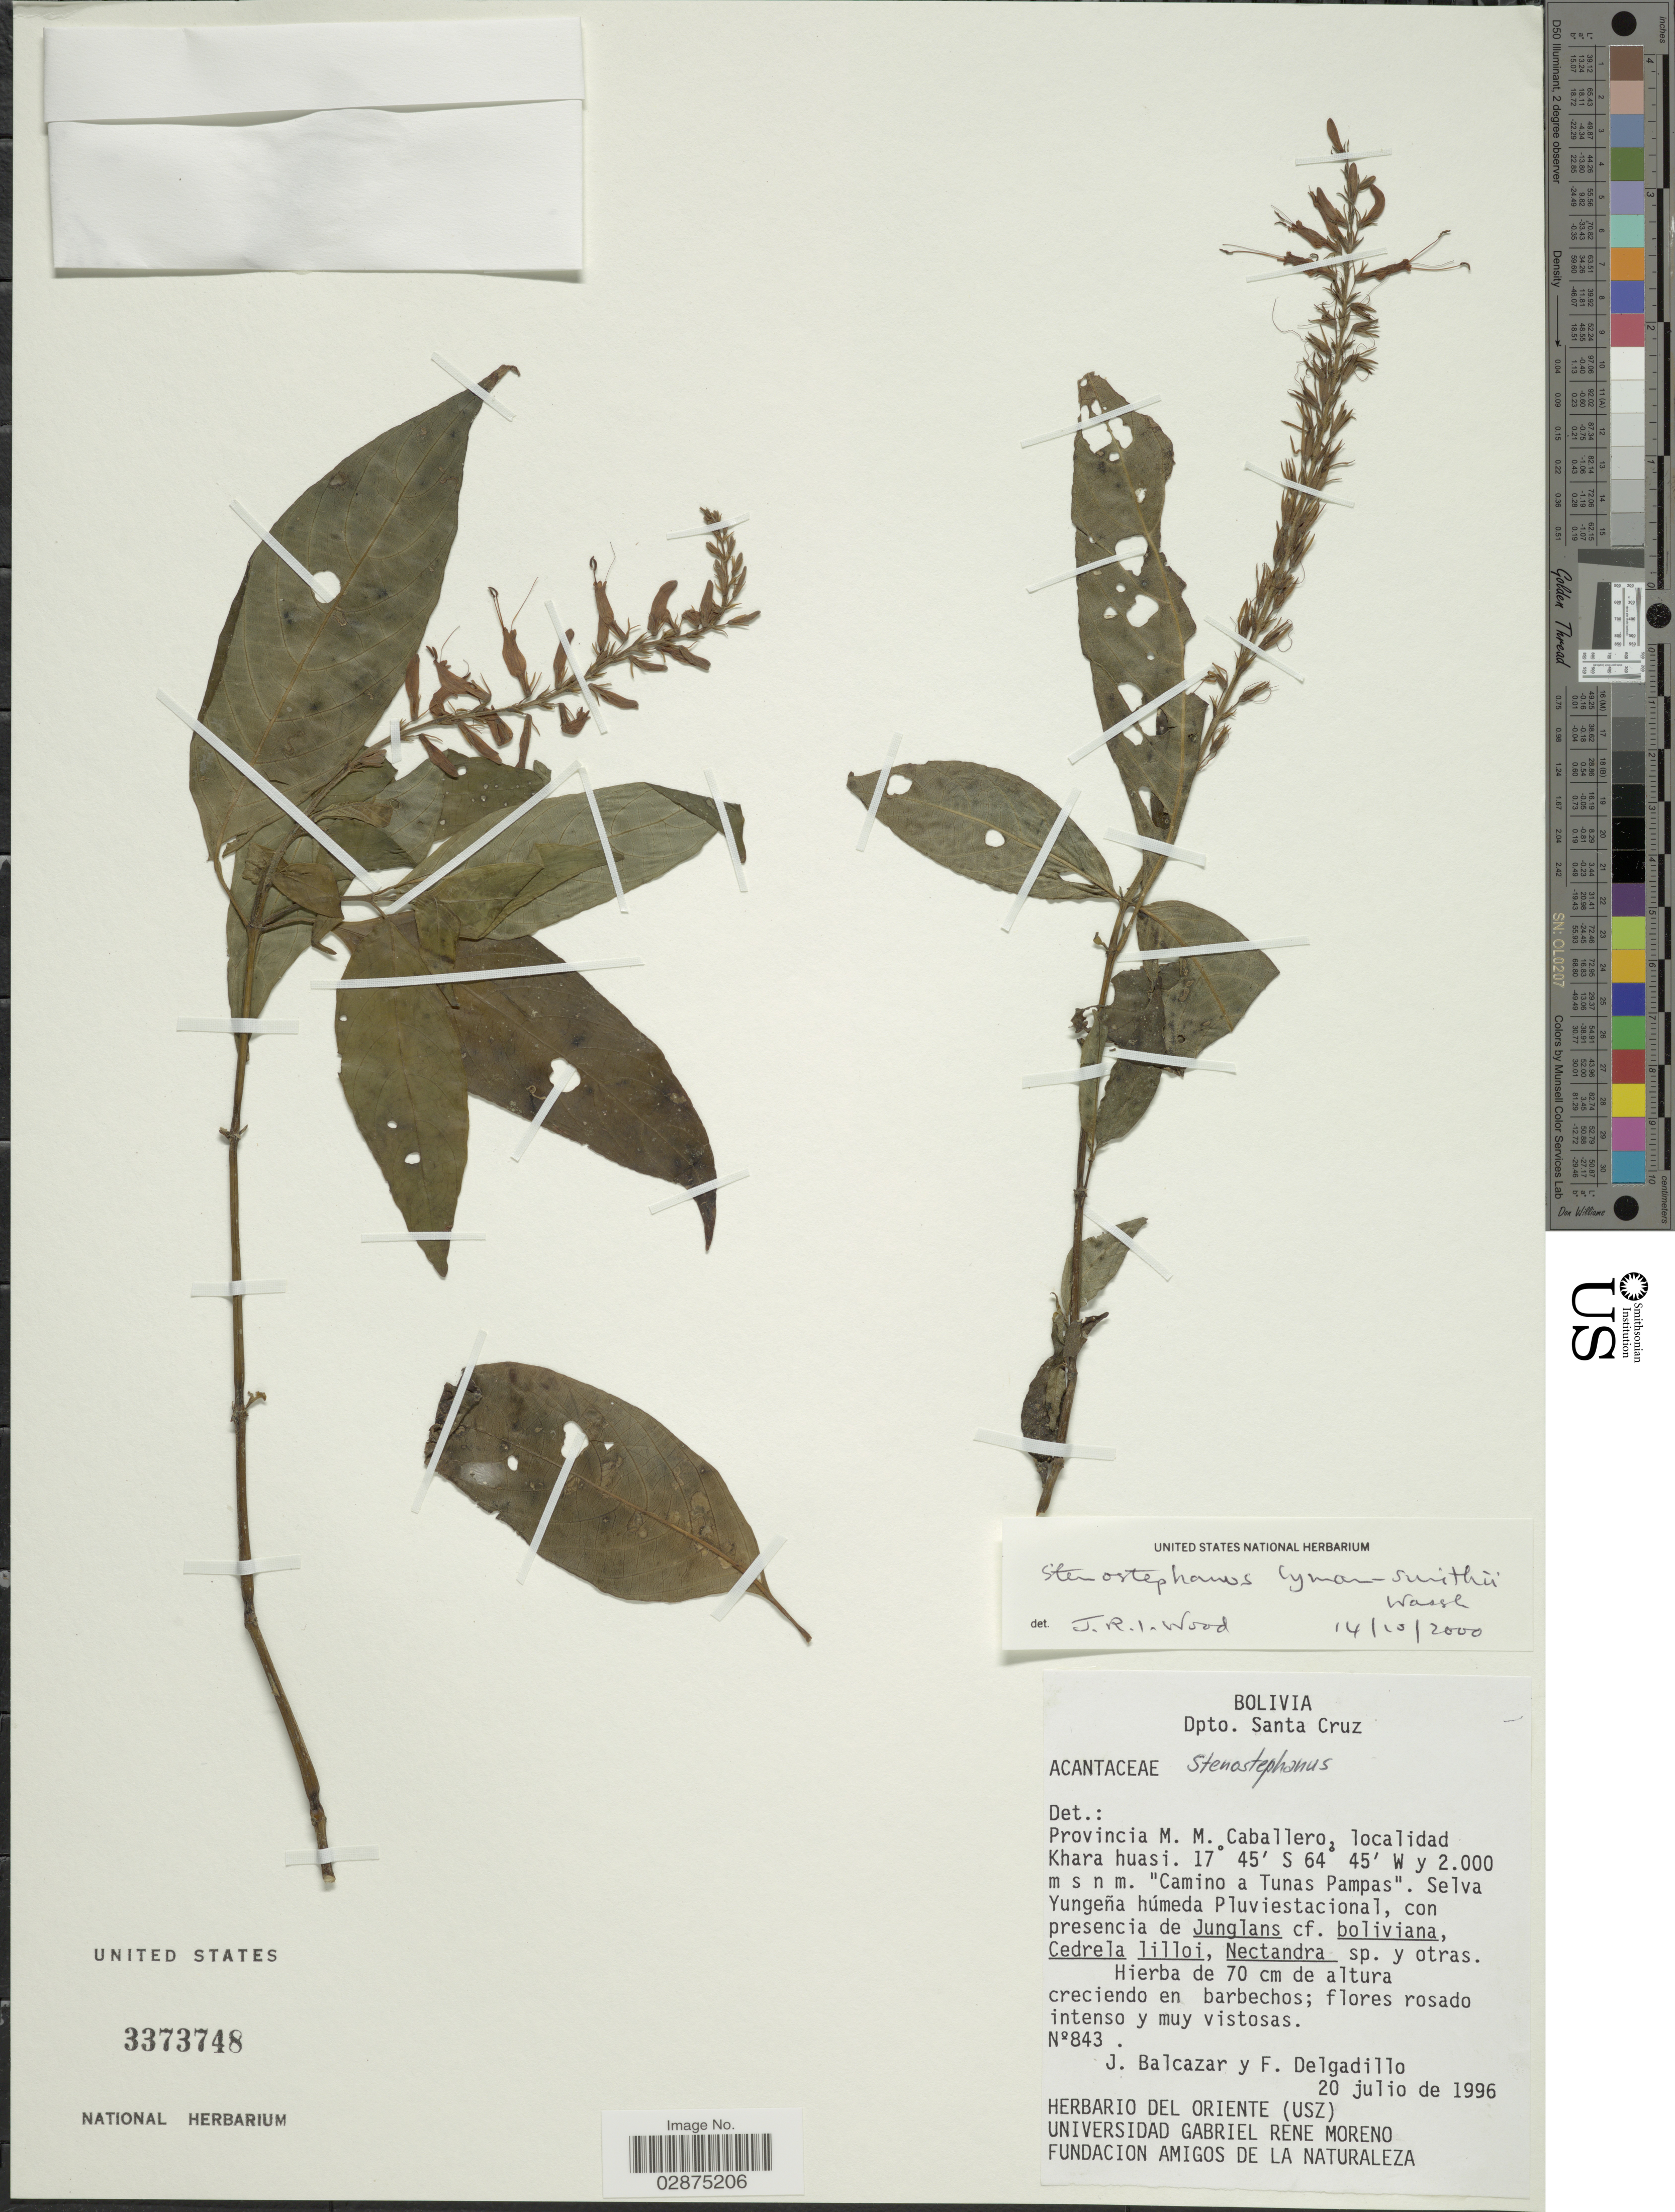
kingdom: Plantae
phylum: Tracheophyta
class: Magnoliopsida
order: Lamiales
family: Acanthaceae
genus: Stenostephanus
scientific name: Stenostephanus lyman-smithii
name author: Wassh.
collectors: J. Balcazar & F. Delgadillo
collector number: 843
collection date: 1996-07-20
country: Bolivia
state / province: Santa Cruz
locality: Dpto. Santa Cruz. Det.: Provincia M. M. Caballero, localidad Khara huasi. "Camino a Tunas Pampas".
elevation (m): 2000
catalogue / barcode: US 3373748